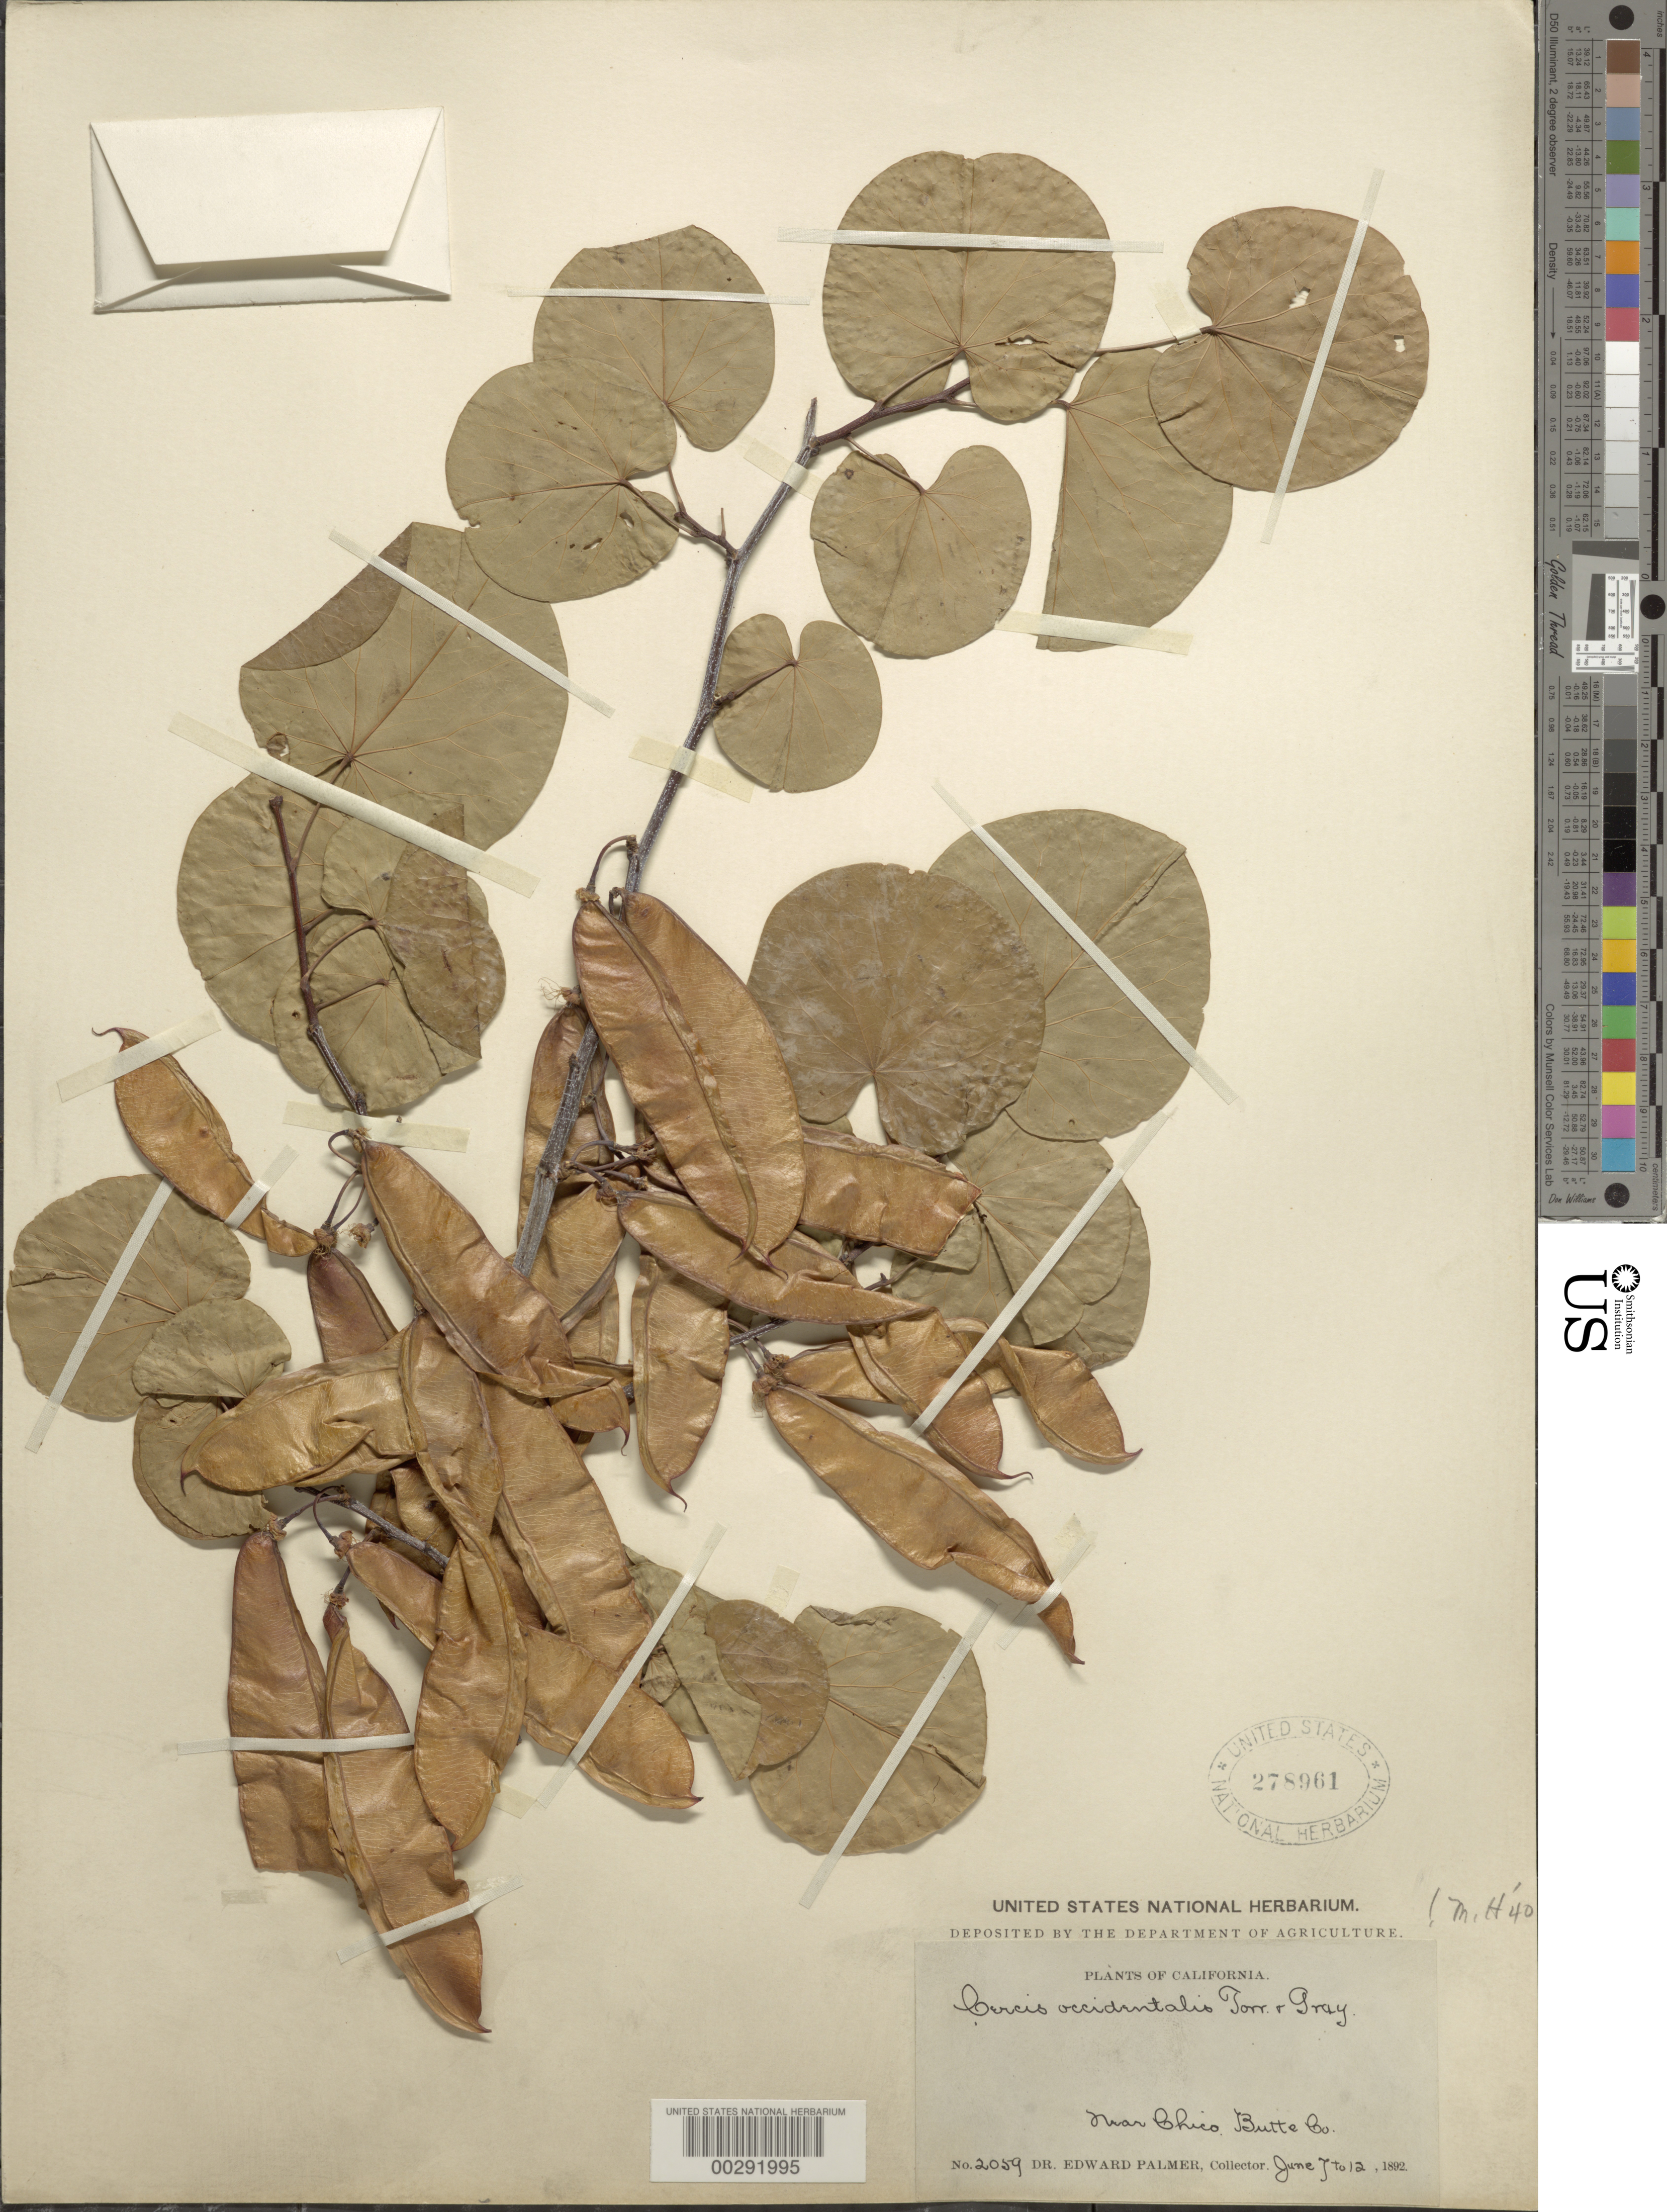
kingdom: Plantae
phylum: Tracheophyta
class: Magnoliopsida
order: Fabales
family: Fabaceae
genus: Cercis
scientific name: Cercis occidentalis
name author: Torr. ex A. Gray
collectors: E. Palmer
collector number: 2059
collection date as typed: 07 Jun 1892 to 12 Jun 1892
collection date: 1892-06-07/1892-06-12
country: United States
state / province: California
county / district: Butte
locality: Near chico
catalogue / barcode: US 278961